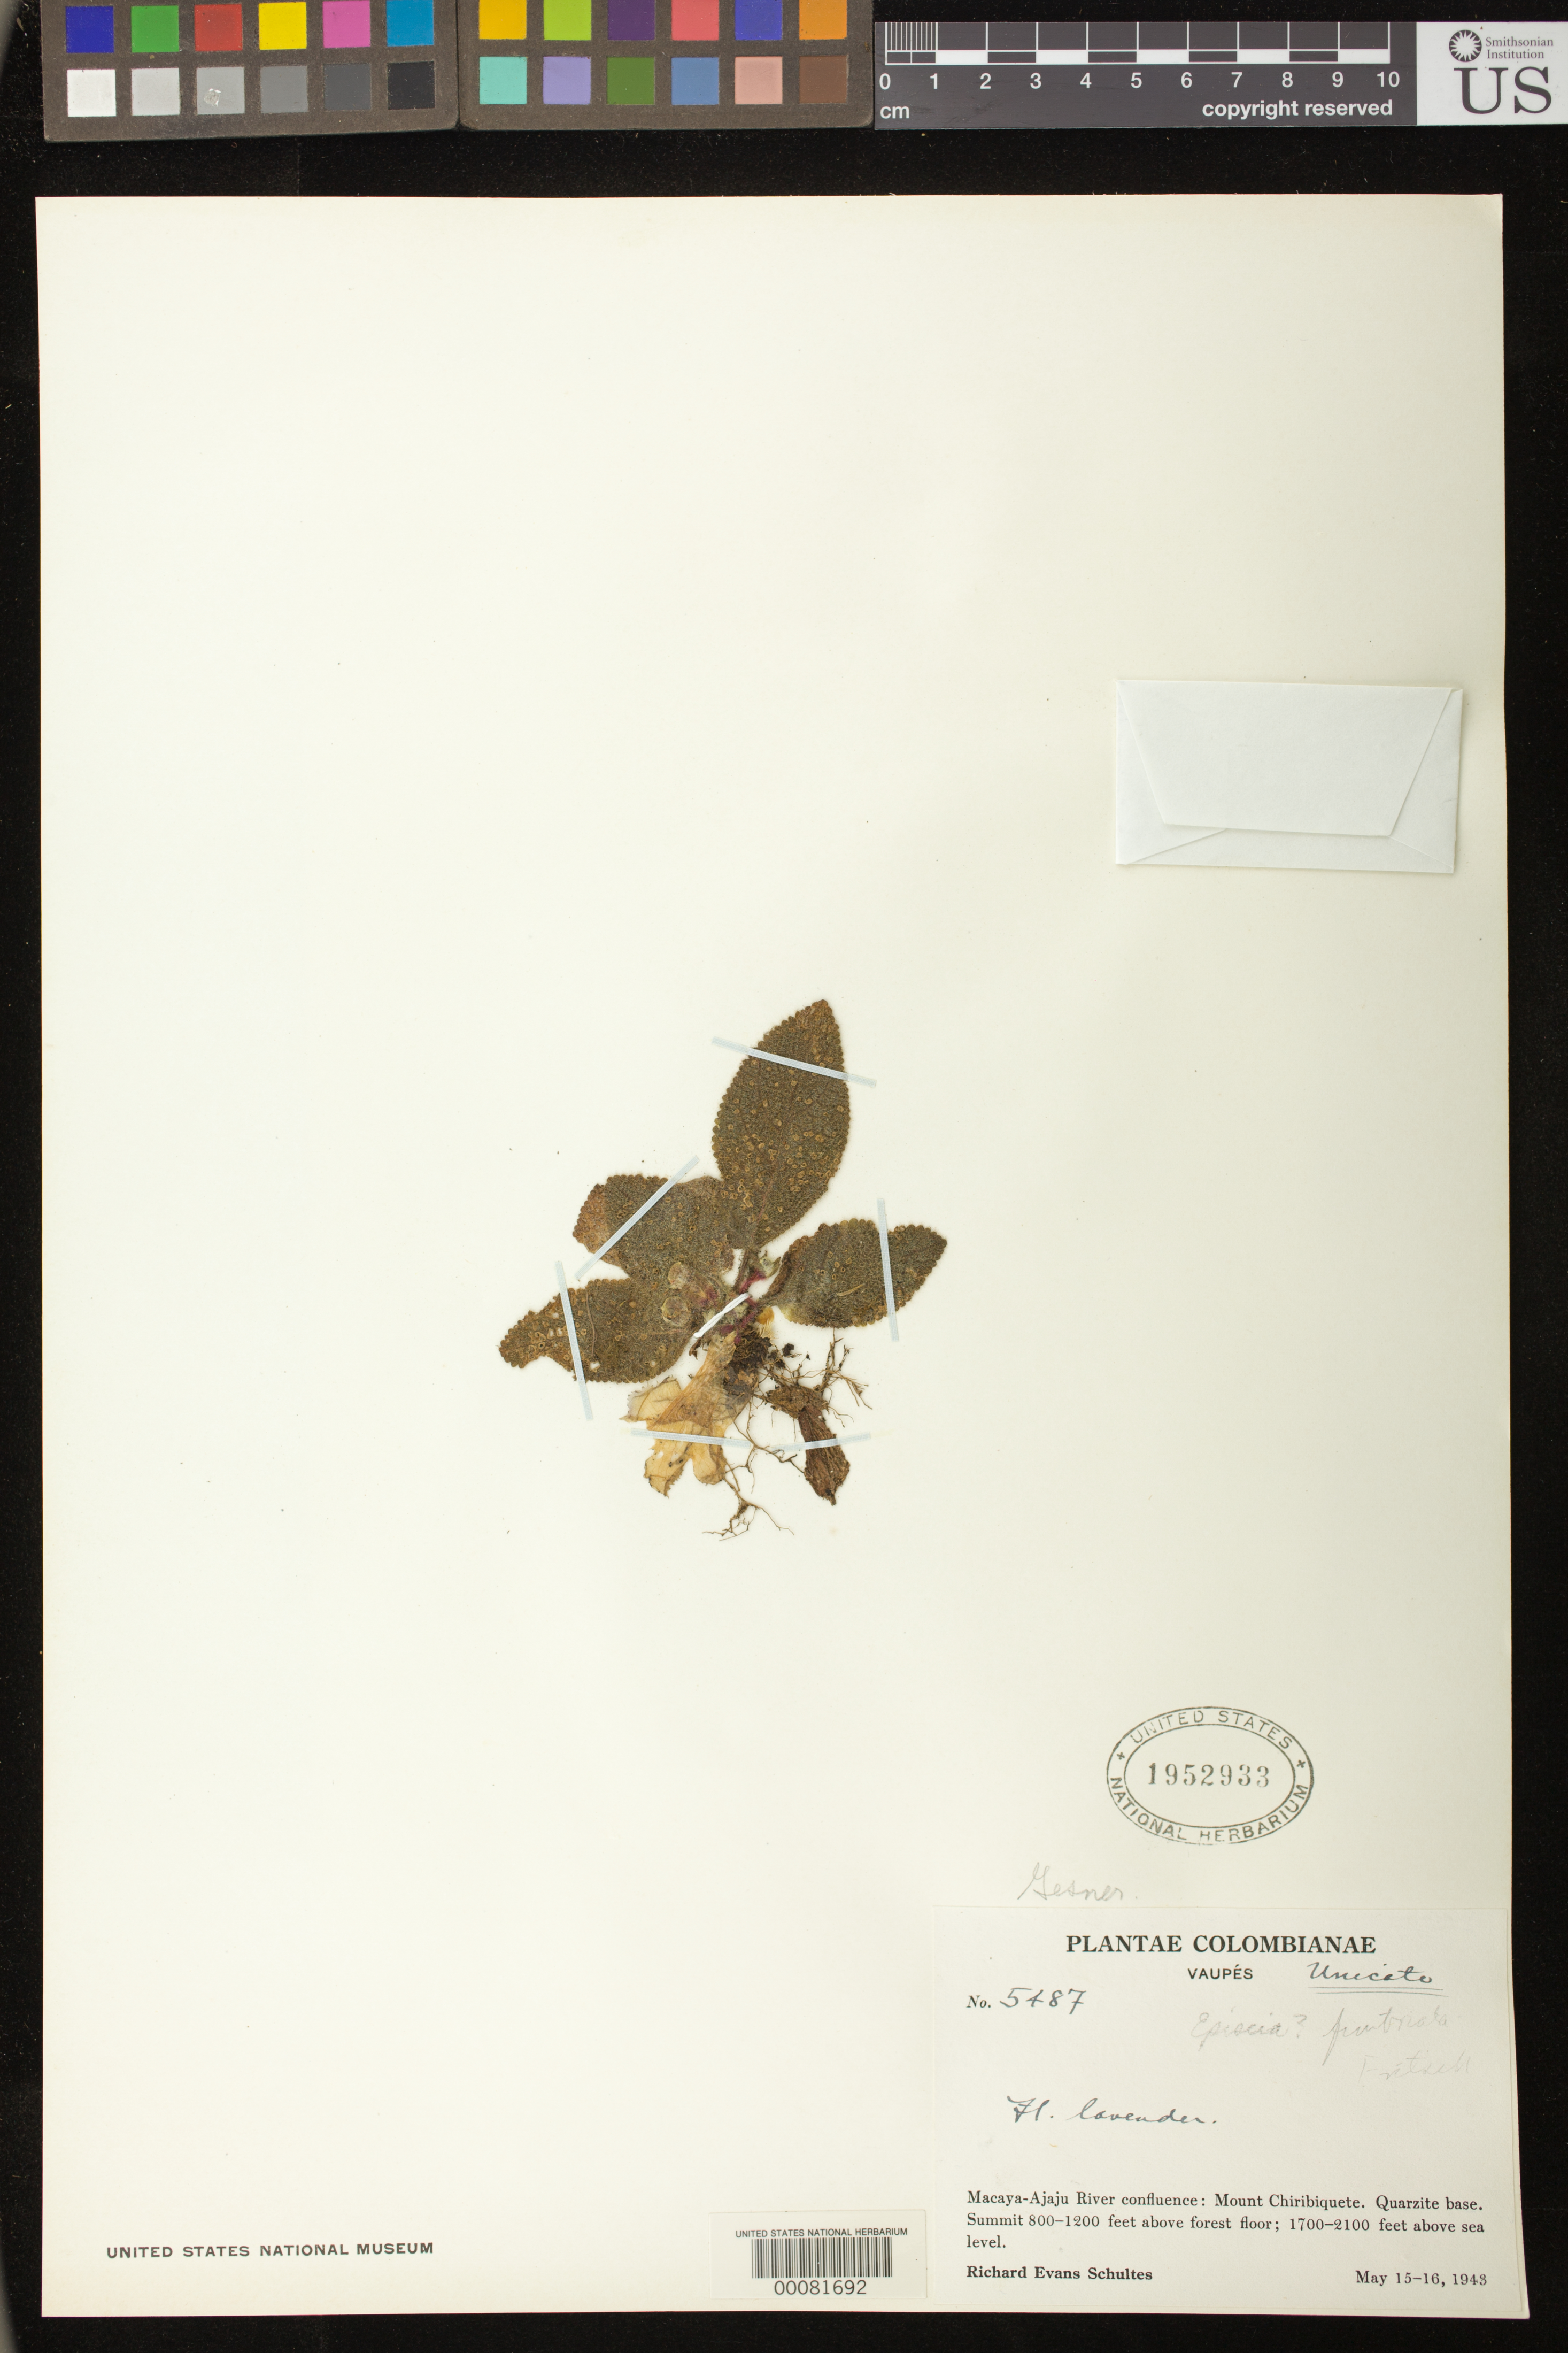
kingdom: Plantae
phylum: Tracheophyta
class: Magnoliopsida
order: Lamiales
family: Gesneriaceae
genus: Episcia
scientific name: Episcia fimbriata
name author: Fritsch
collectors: R. E. Schultes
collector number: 5487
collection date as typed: May 1943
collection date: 1943-05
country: Colombia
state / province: Vaupés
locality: Macaya - Ajaju River confluence, Mt Chiribiquete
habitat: Quarzite base, summit 800-1200 ft above forest floor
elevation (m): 518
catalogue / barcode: US 1952933